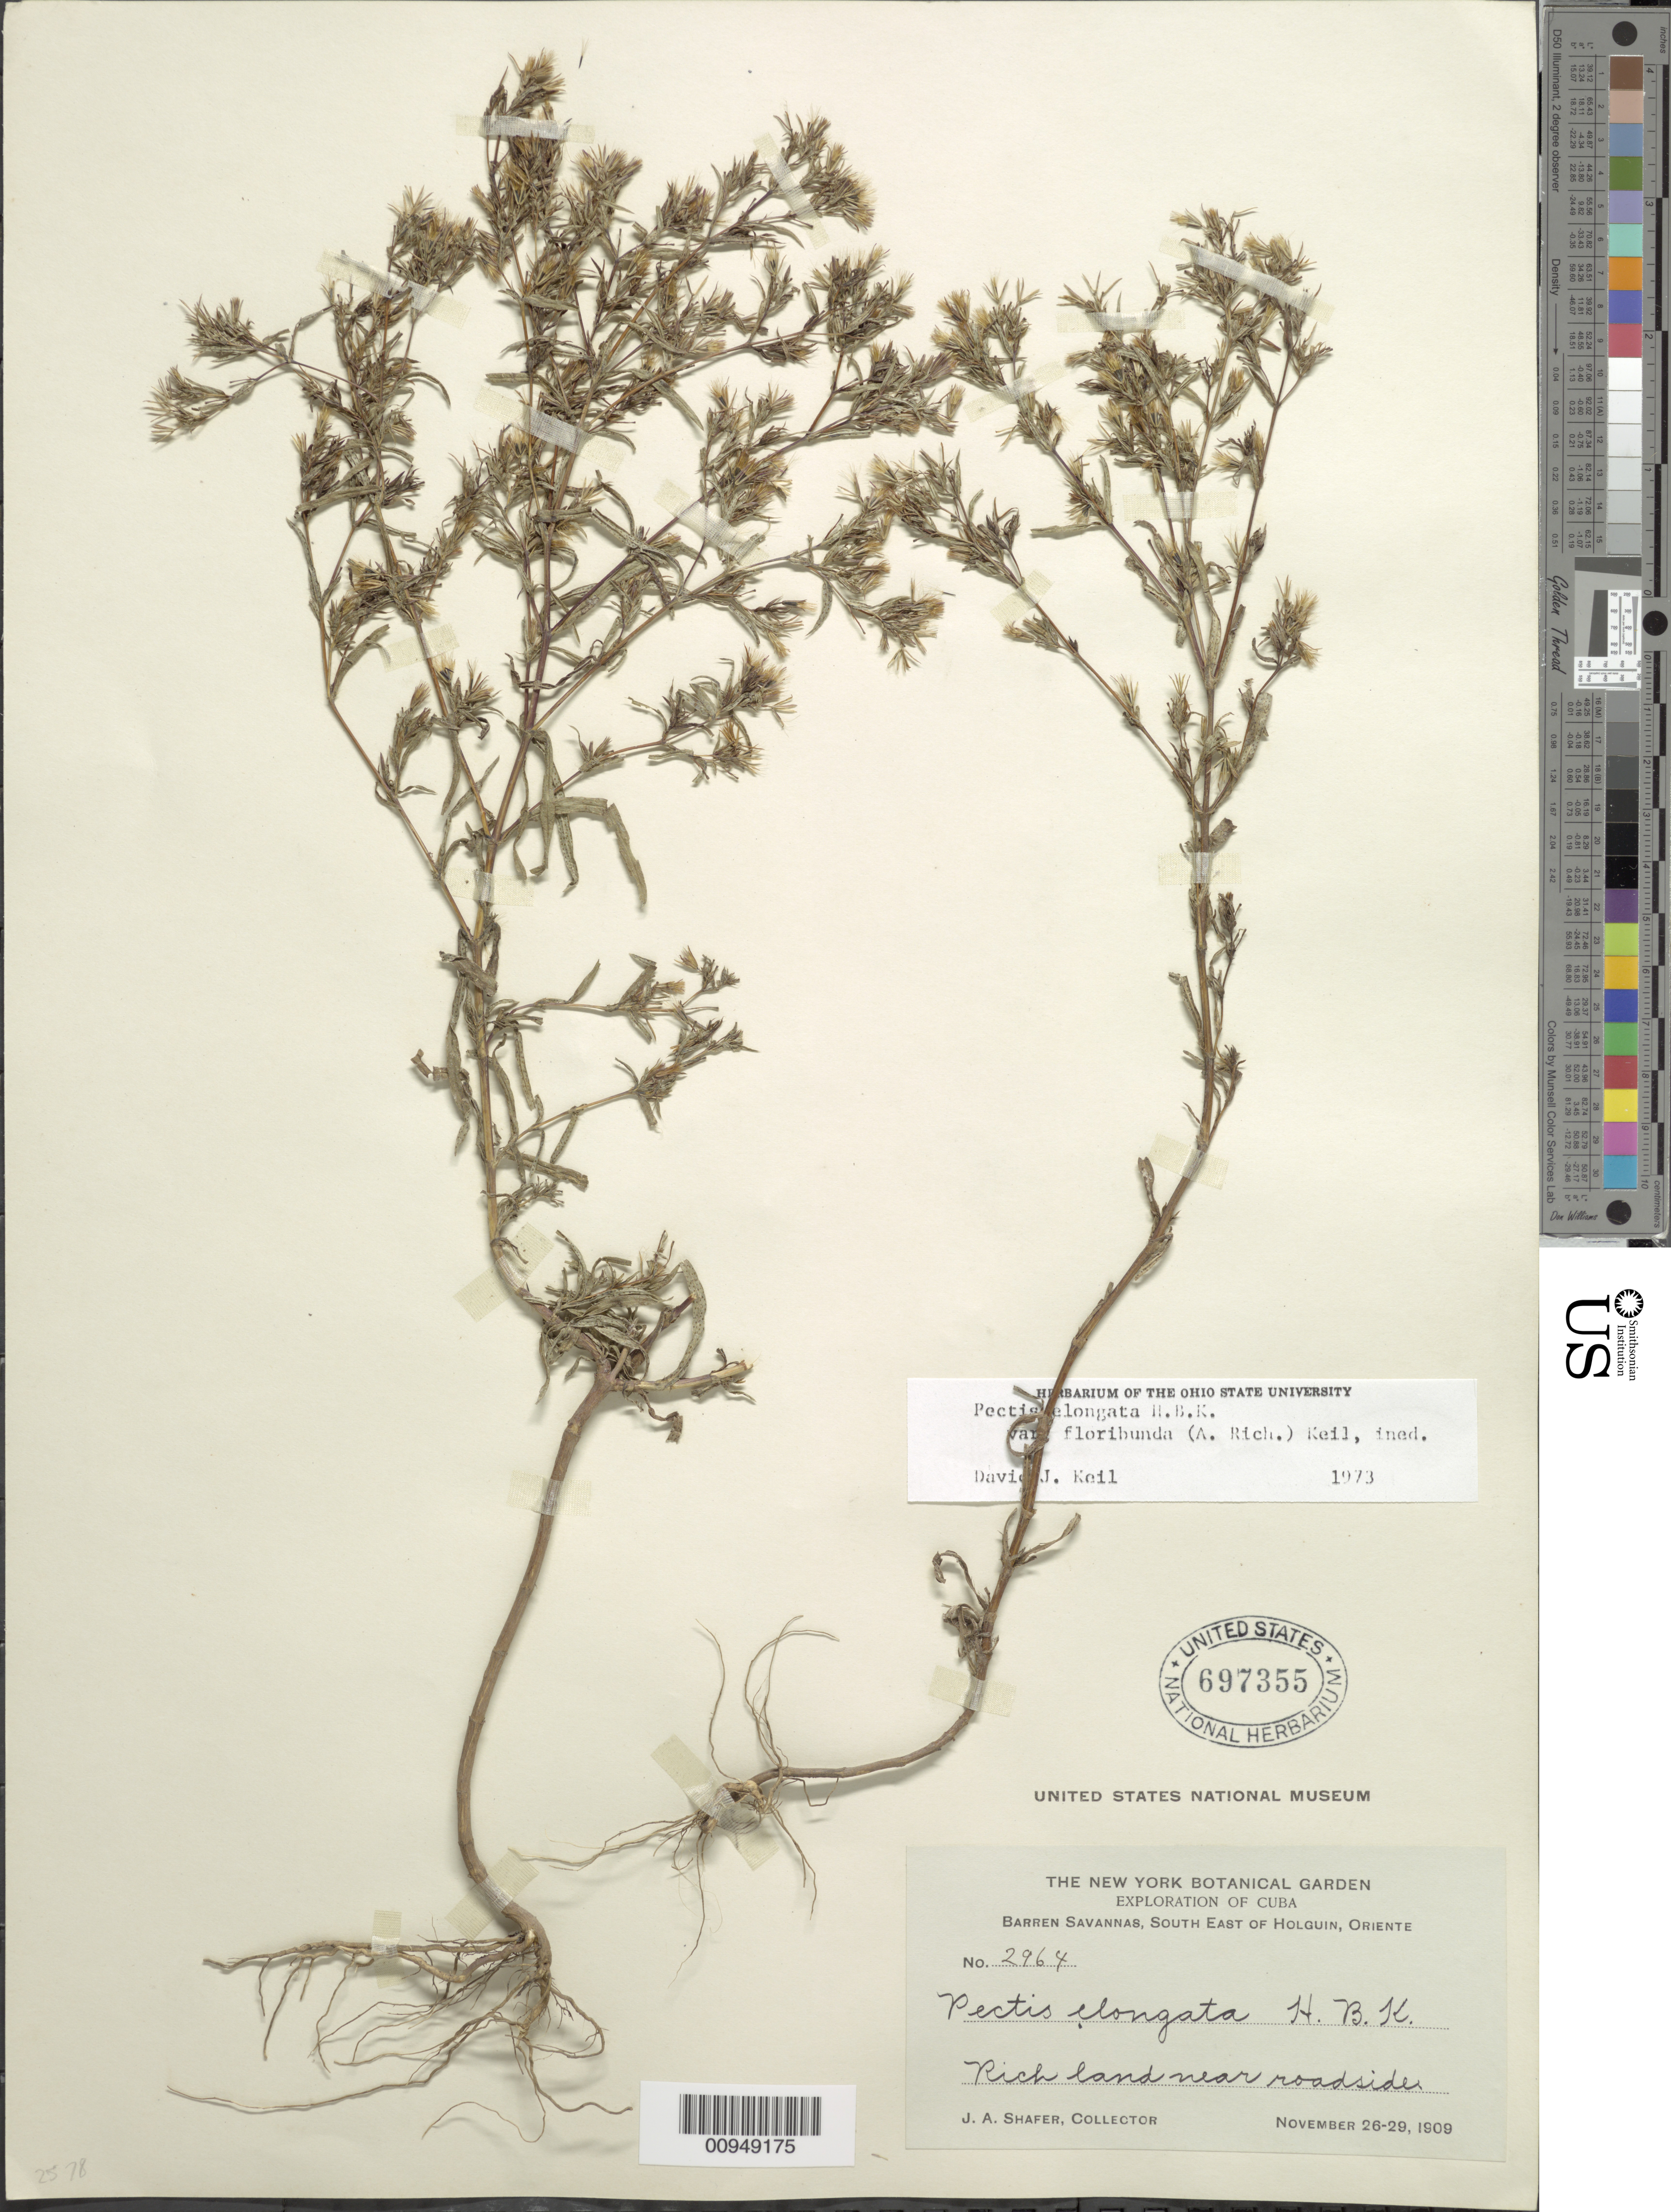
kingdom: Plantae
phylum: Tracheophyta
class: Magnoliopsida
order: Asterales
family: Asteraceae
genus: Pectis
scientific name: Pectis elongata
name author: Kunth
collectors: J. A. Shafer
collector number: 2964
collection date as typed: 26 Nov 1909 to 29 Nov 1909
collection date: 1909-11-26/1909-11-29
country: Cuba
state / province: Holguín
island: Cuba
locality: Savannas, SE of Holguin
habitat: Barren savannas, rich land near roadsides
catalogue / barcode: US 697355